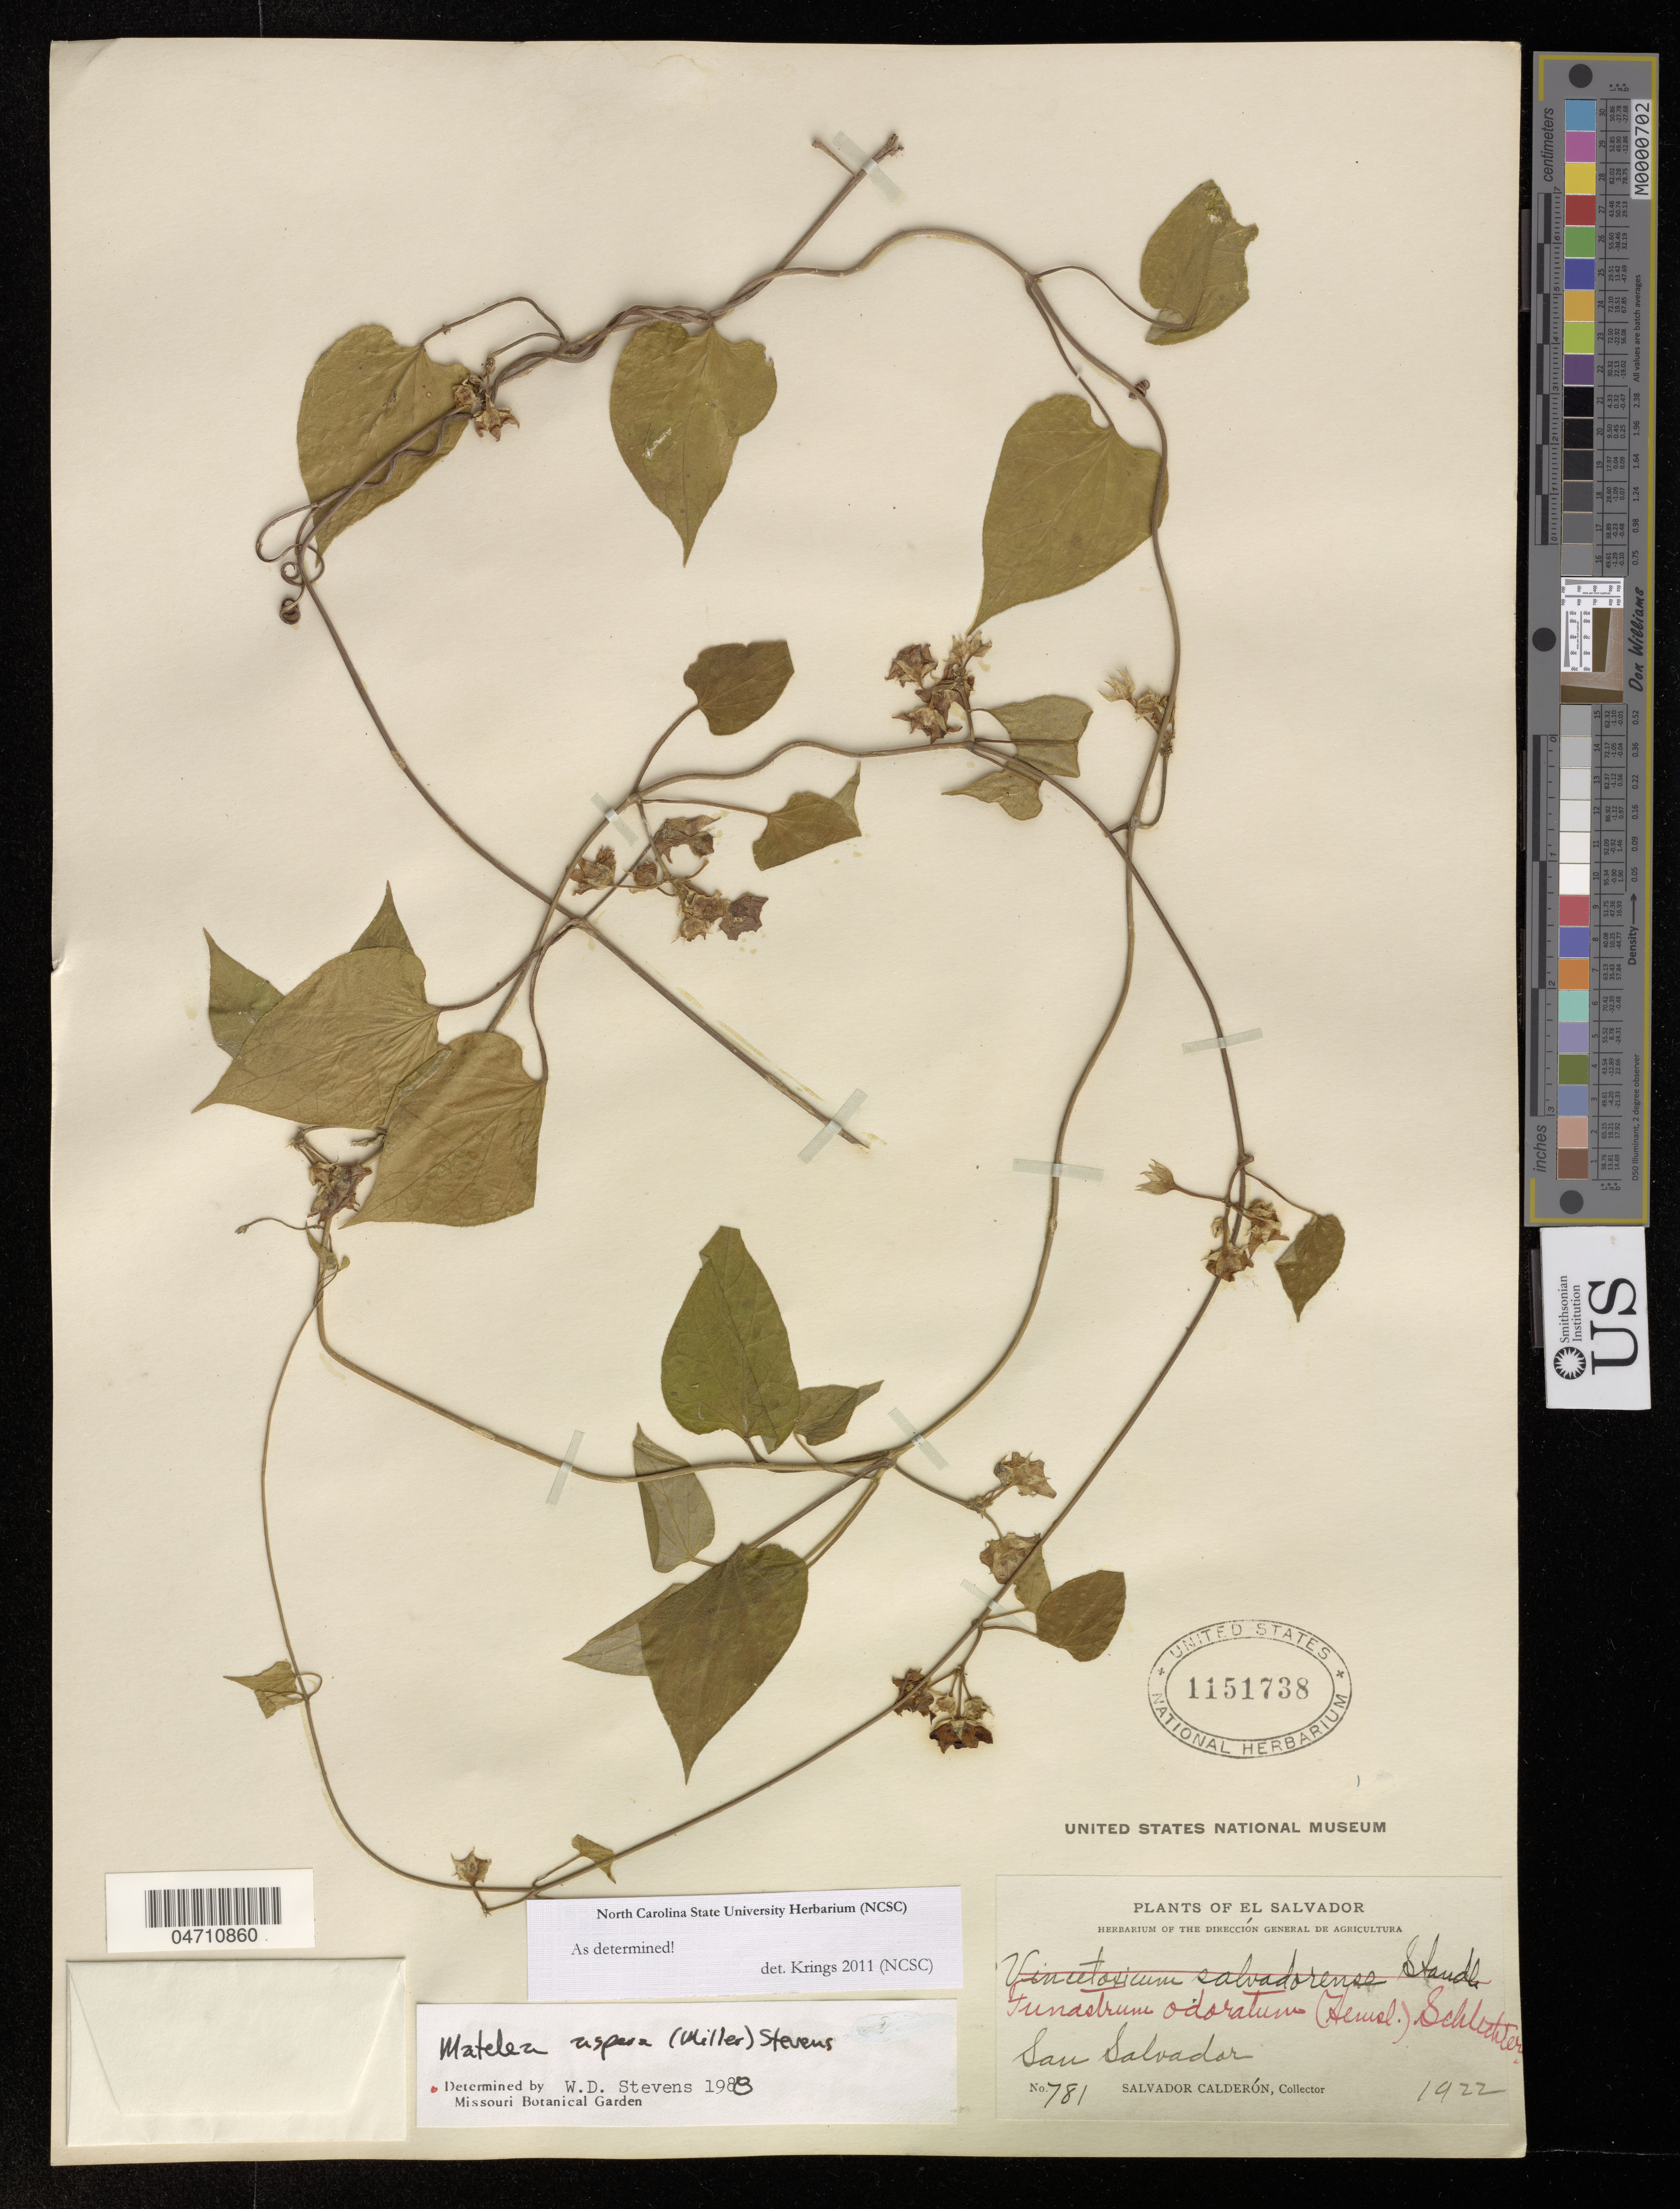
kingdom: Plantae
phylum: Tracheophyta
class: Magnoliopsida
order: Gentianales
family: Apocynaceae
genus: Matelea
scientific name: Matelea aspera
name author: (Mill.) W.D. Stevens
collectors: S. Calderón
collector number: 781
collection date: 1922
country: El Salvador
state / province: San Salvador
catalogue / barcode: US 1151738